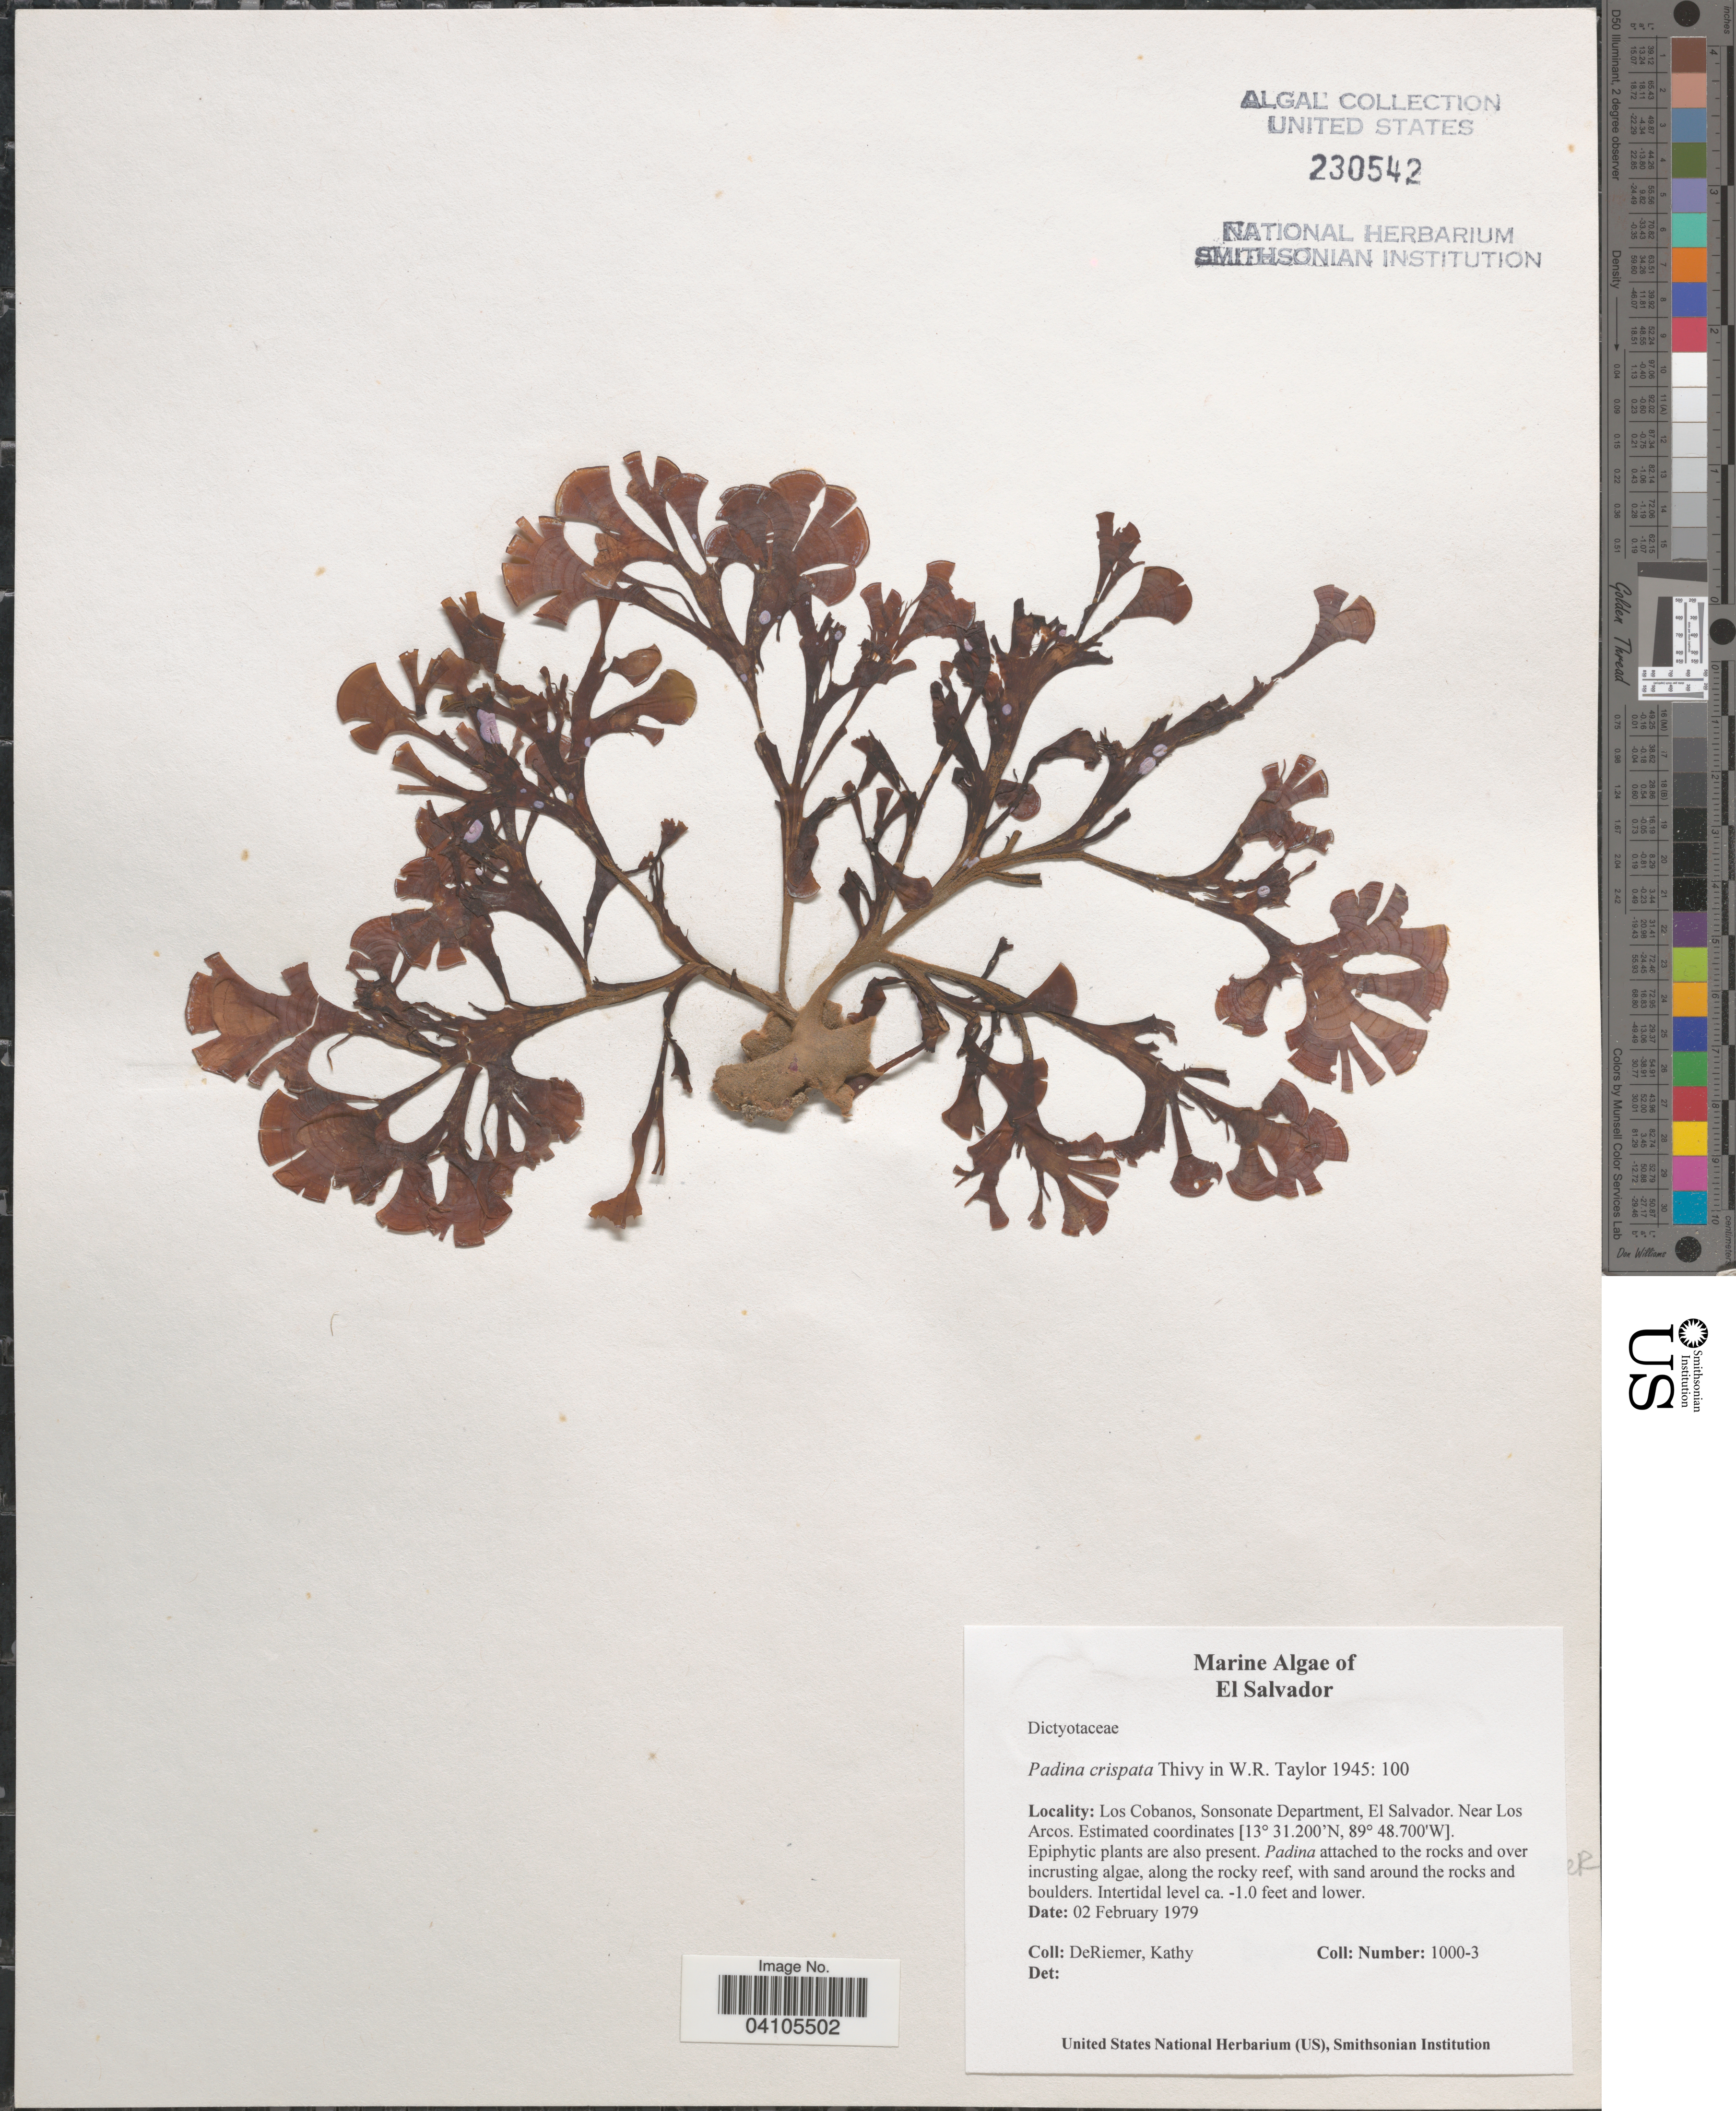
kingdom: Chromista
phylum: Ochrophyta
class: Phaeophyceae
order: Dictyotales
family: Dictyotaceae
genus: Padina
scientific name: Padina crispata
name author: Thivy in W.R. Taylor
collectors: K. DeRiemer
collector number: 1000-3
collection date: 1979-02-02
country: El Salvador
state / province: Sonsonate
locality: Los Cobanos, Sonsonate Department. Near Los Arcos.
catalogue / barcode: US 230542